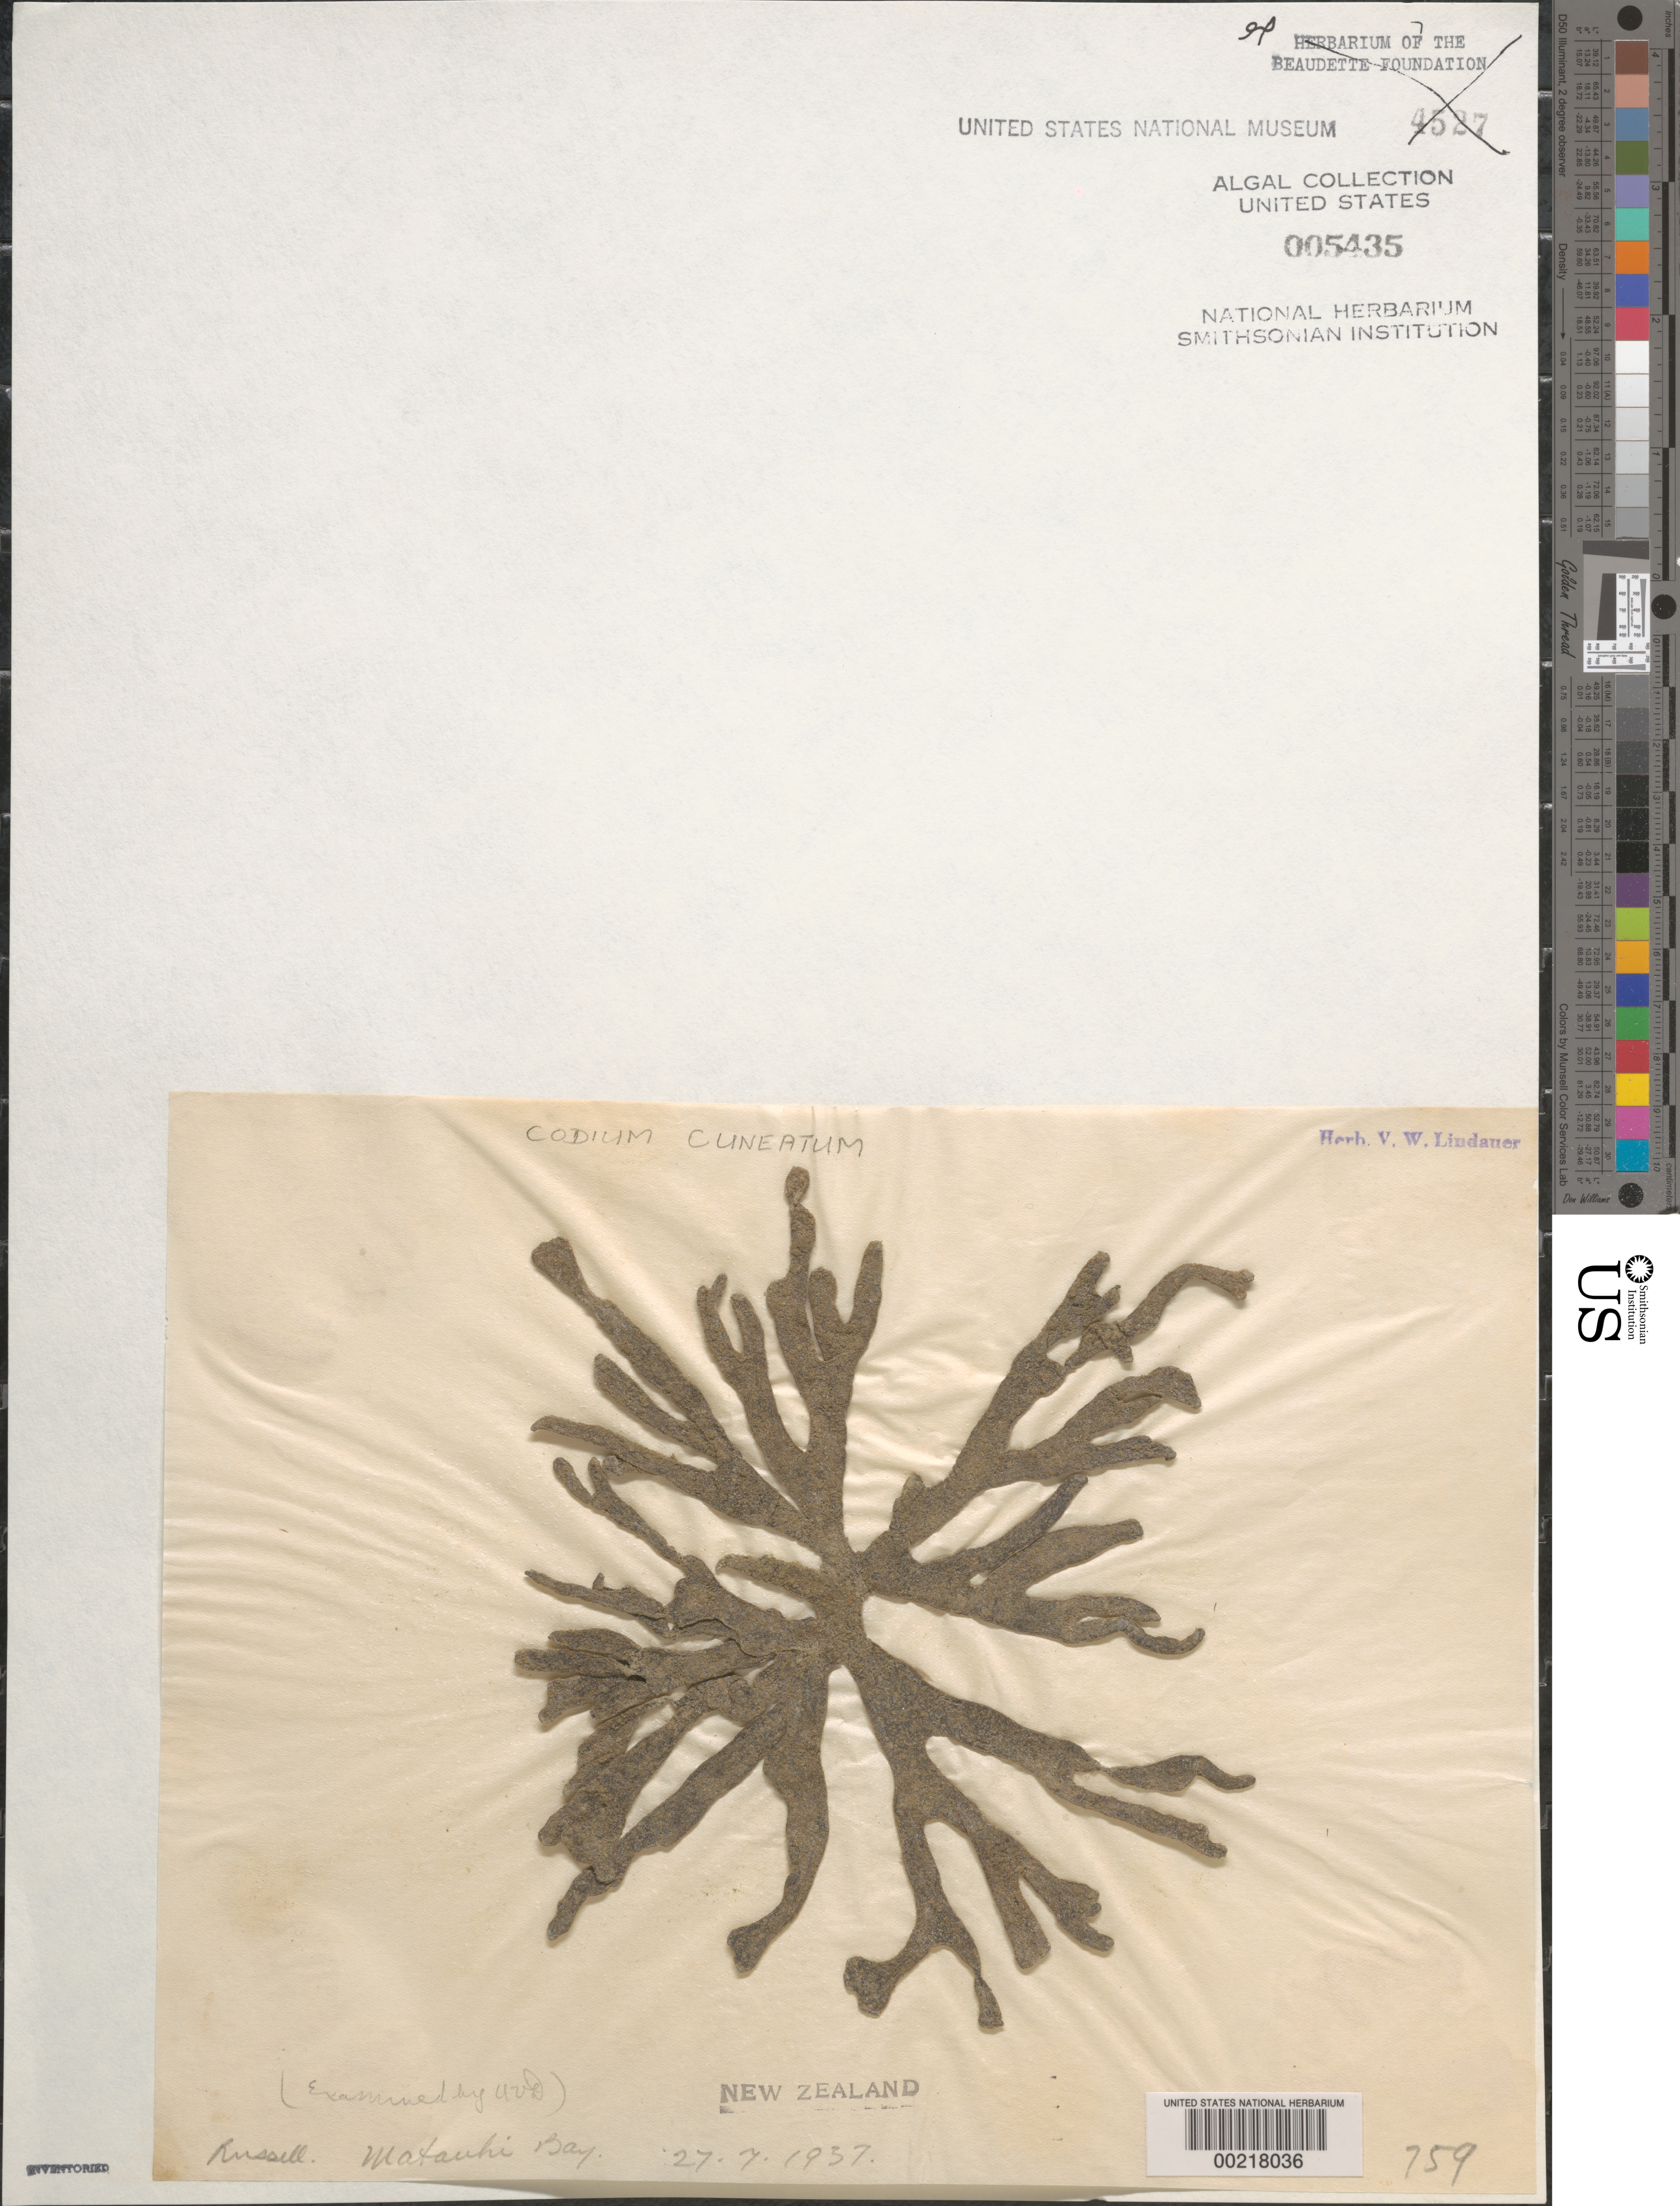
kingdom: Plantae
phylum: Chlorophyta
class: Ulvophyceae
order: Bryopsidales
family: Codiaceae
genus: Codium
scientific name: Codium simulans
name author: Setch. & N.L. Gardner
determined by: Algae name updating Project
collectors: V. Lindauer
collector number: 759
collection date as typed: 27 Jul 1937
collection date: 1937-07-27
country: New Zealand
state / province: Northland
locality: Matauri bay, russell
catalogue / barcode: US 5435